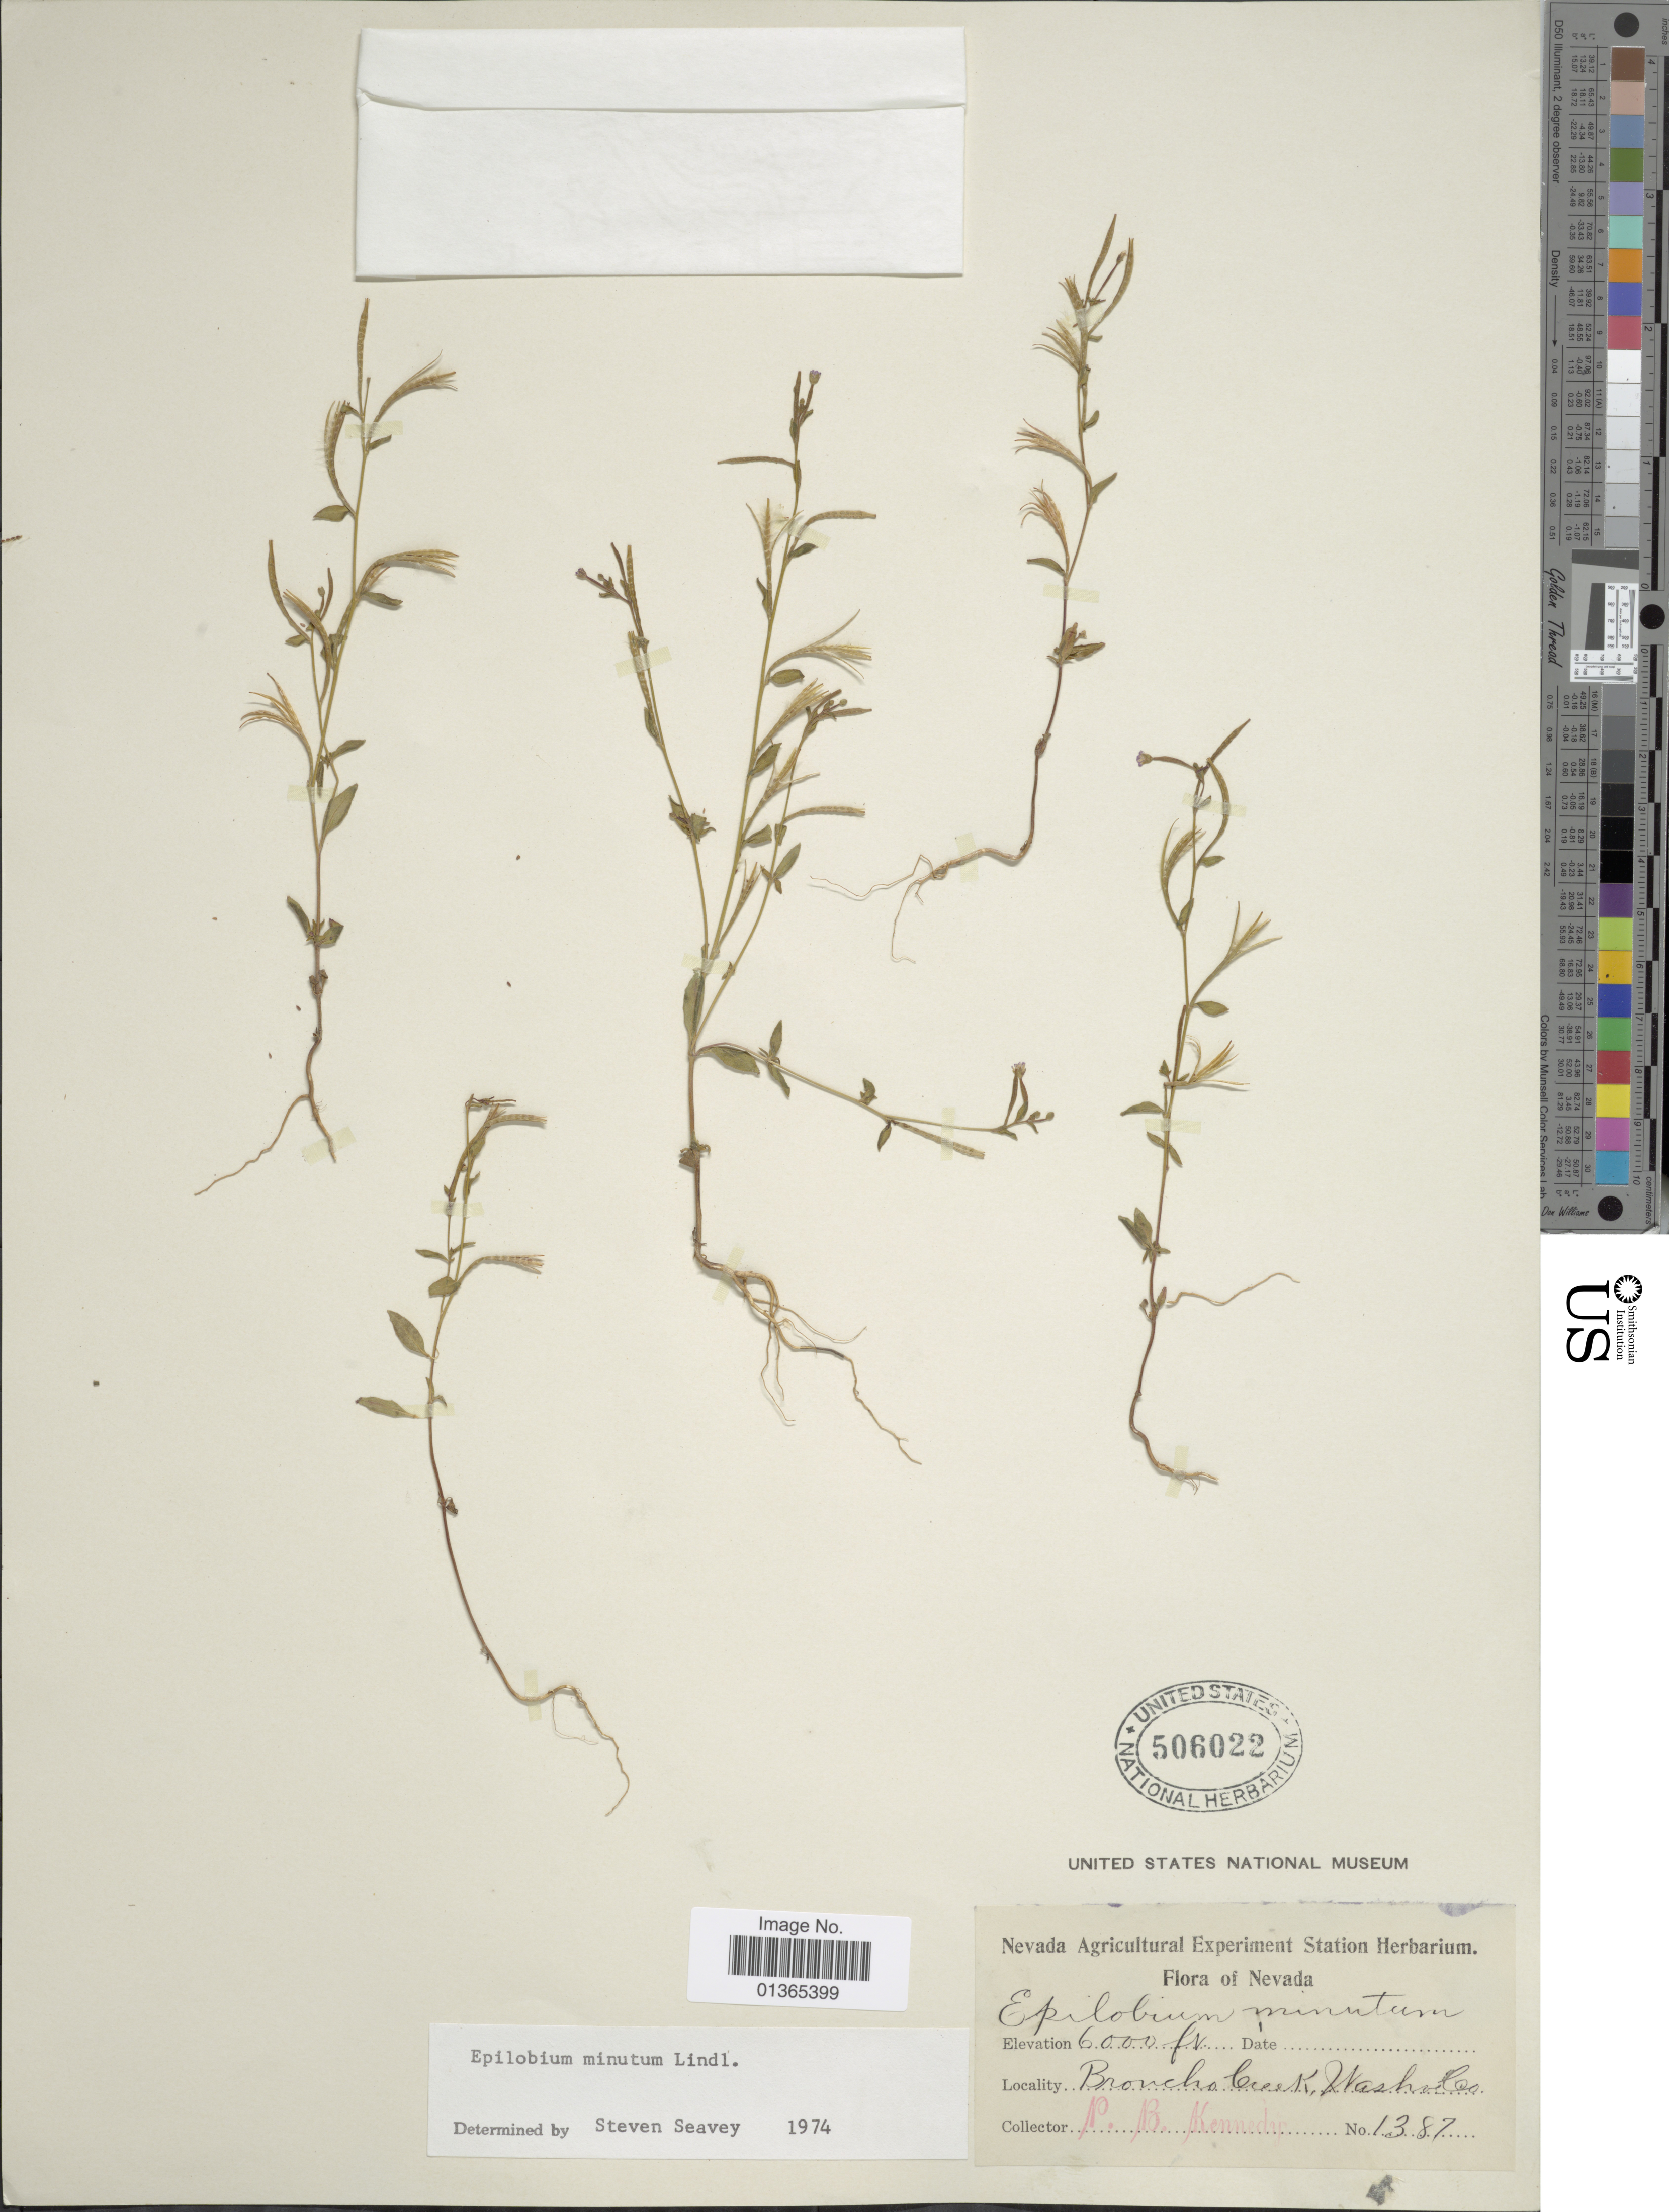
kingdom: Plantae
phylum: Tracheophyta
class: Magnoliopsida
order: Myrtales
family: Onagraceae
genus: Epilobium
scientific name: Epilobium minutum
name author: Lindl. ex Lehm.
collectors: P. B. Kennedy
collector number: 1387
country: United States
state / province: Nevada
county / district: Washoe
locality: Broncho Creek, Washoe Co.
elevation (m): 1829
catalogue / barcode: US 506022